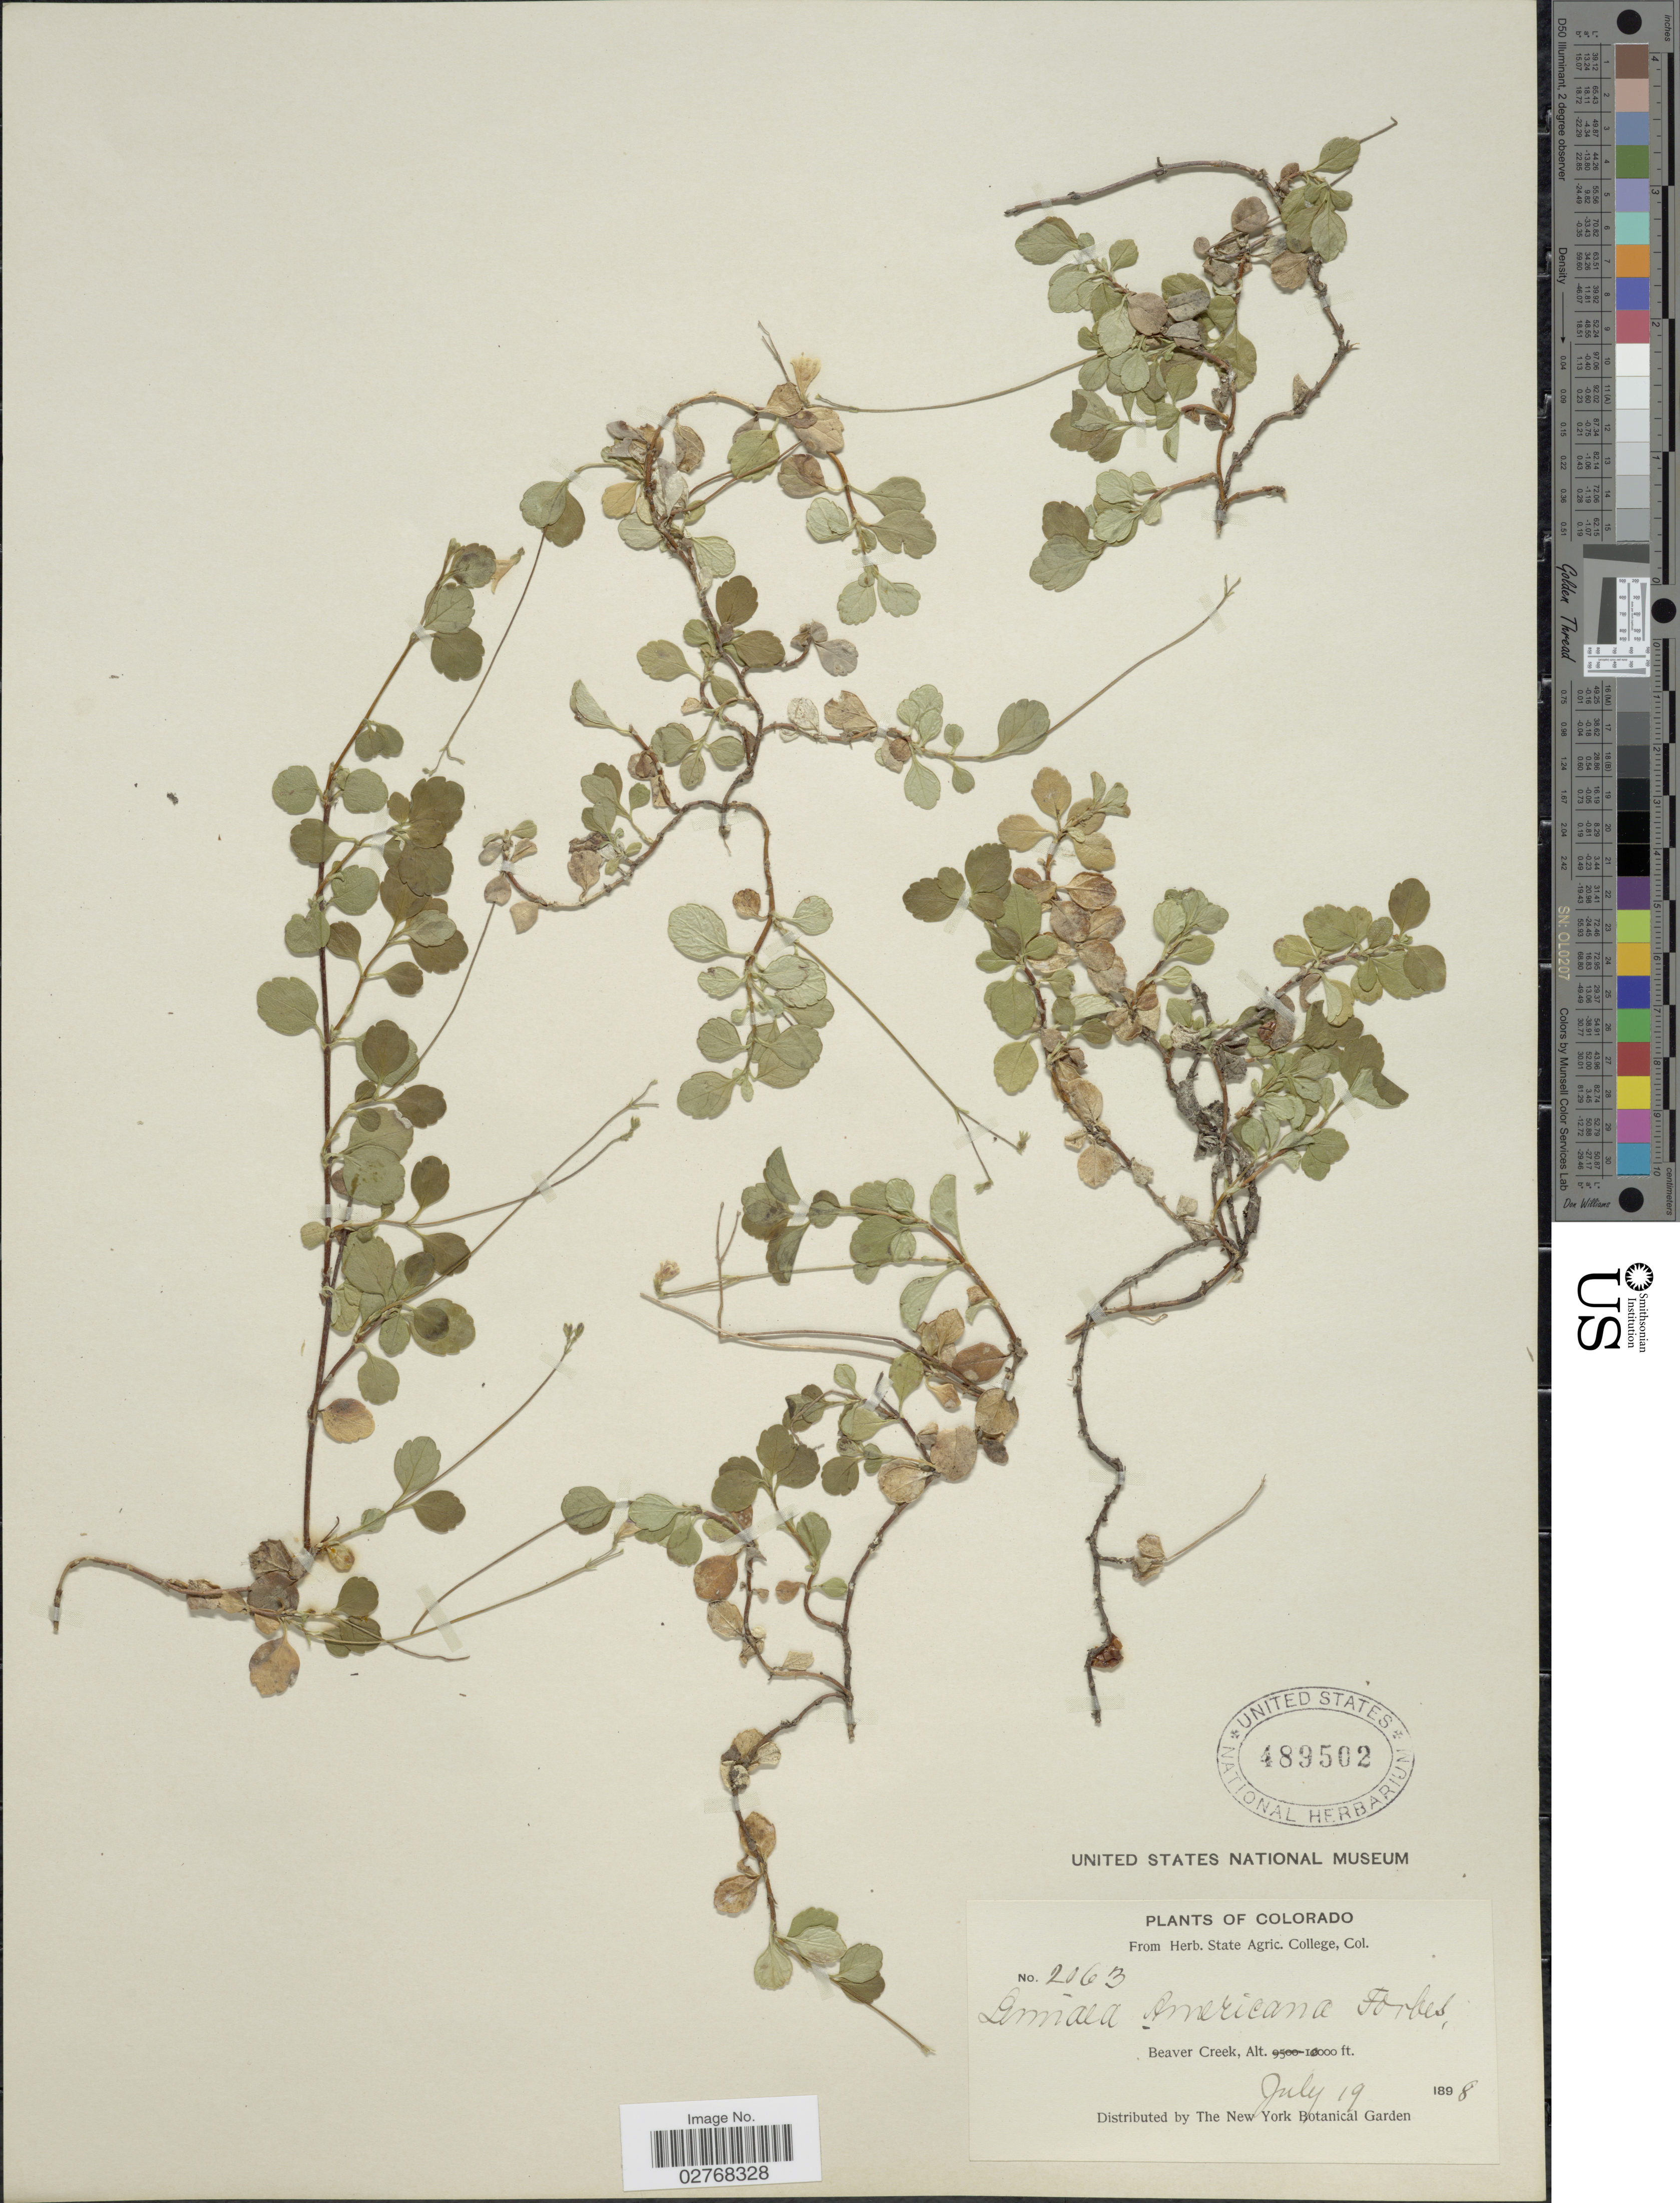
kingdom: Plantae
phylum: Tracheophyta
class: Magnoliopsida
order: Dipsacales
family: Caprifoliaceae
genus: Linnaea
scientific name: Linnaea borealis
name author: L.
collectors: ex herb. State Agric. College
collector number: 2063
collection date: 1898-07-19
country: United States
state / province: Colorado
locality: Beaver Creek.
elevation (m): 3048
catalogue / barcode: US 489502